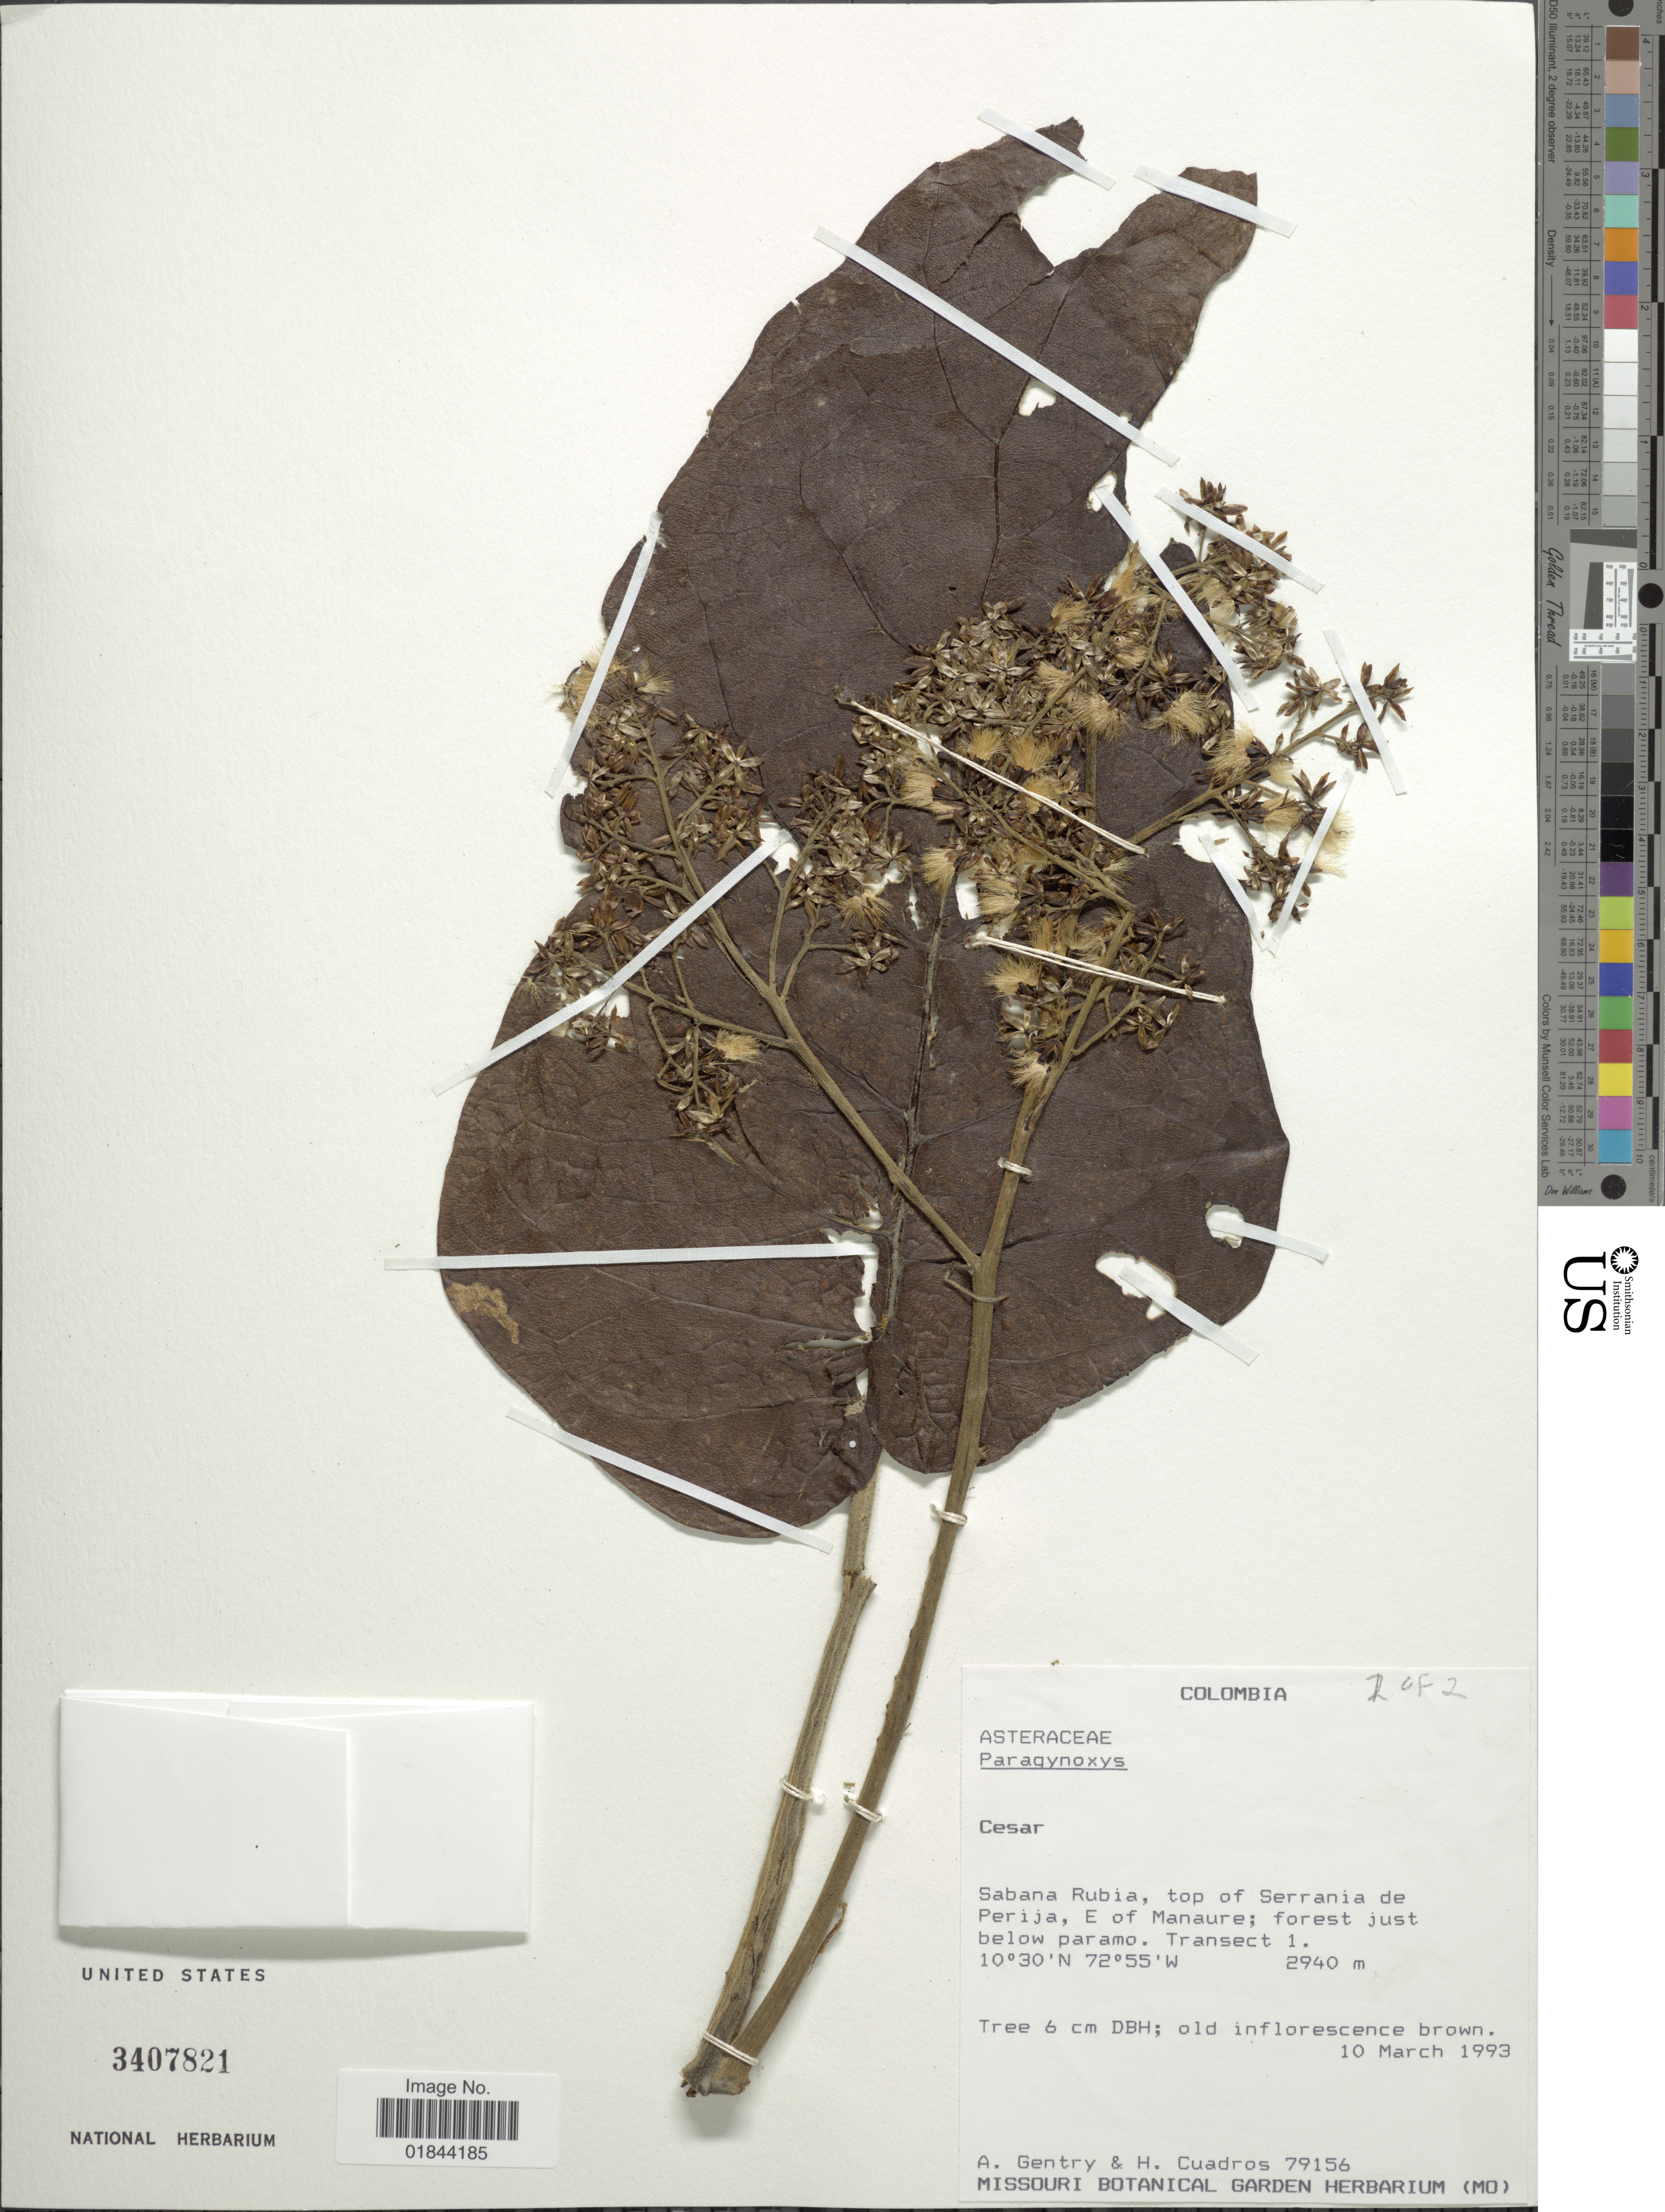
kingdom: Plantae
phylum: Tracheophyta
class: Magnoliopsida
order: Asterales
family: Asteraceae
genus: Paragynoxys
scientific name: Paragynoxys martingrantii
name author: Cuatrec.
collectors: A. H. Gentry & H. Cuadros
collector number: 79156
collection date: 1993-03-10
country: Colombia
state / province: Cesar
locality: Sabana Rubia, top of Serrania de Perija, E of Manaure; forest jts below paramo. Transect 1.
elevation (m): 2940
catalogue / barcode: US 3407821